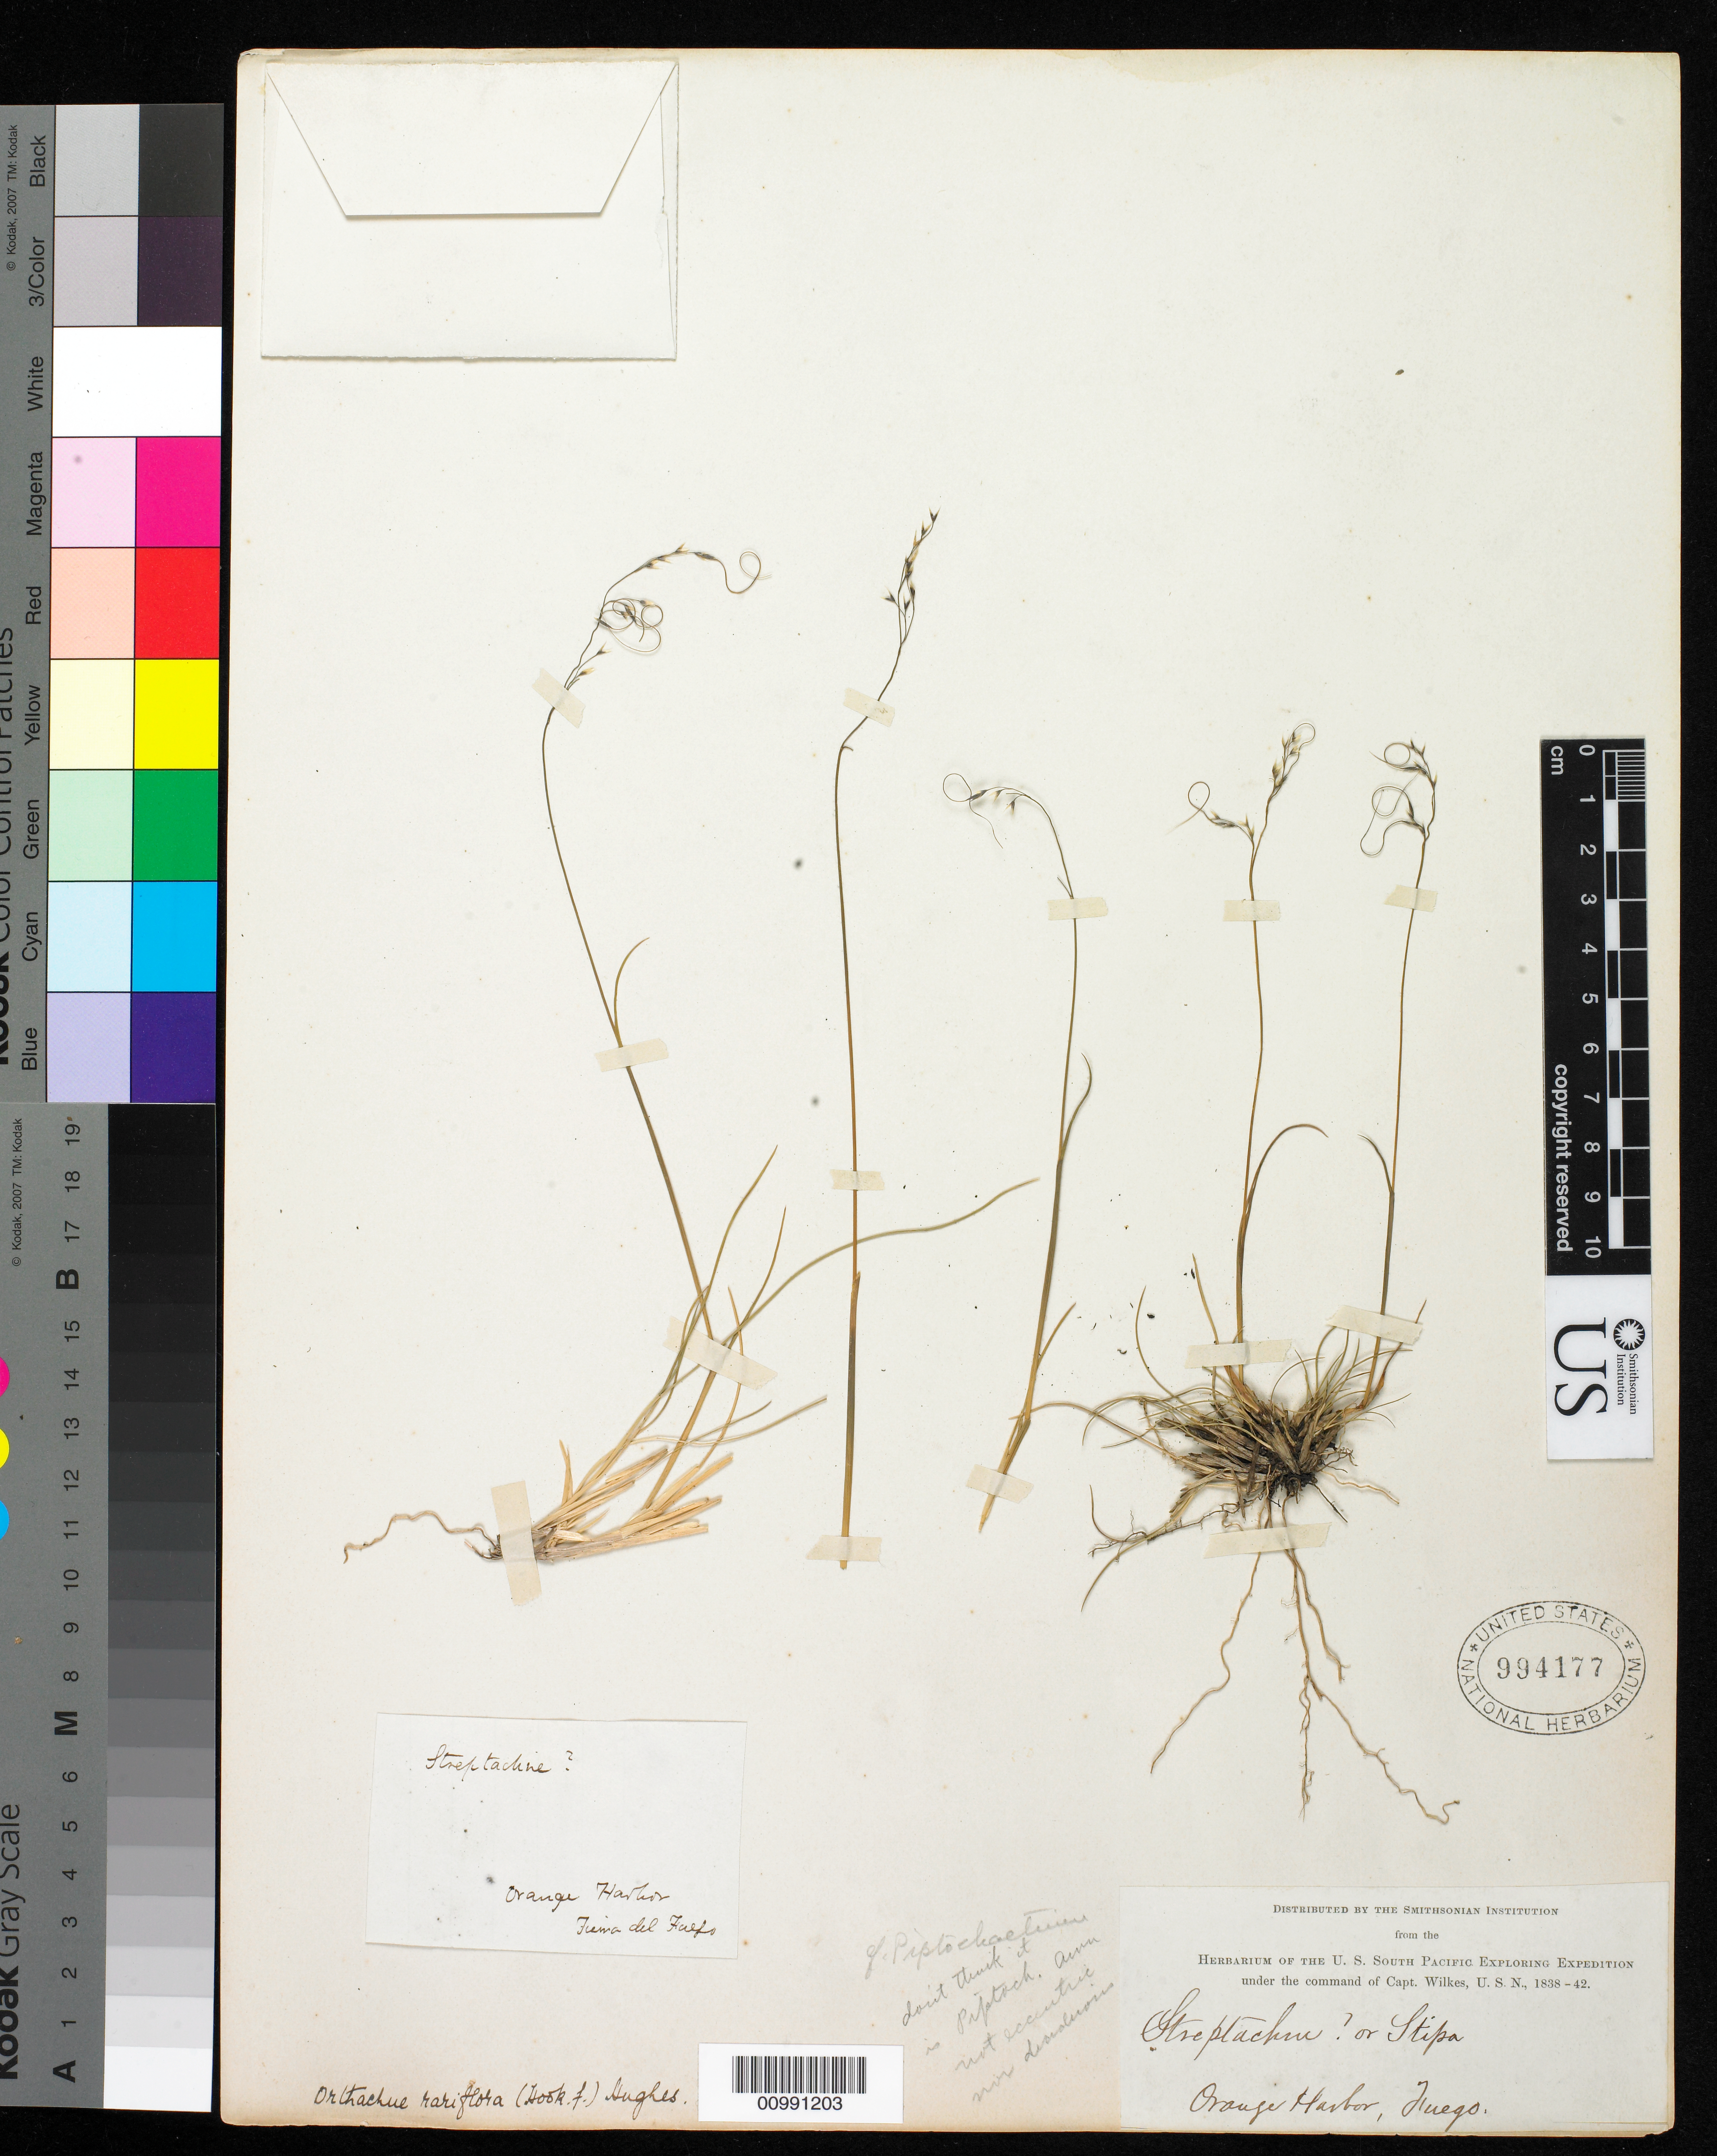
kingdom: Plantae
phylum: Tracheophyta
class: Liliopsida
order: Poales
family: Poaceae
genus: Ortachne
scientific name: Ortachne rariflora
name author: (Hook. f.) Hughes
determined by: Poaceae Reorganization Project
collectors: Wilkes Explor. Exped.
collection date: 1838/1842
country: Argentina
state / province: Tierra del Fuego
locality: Orange Harbor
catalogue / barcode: US 994177